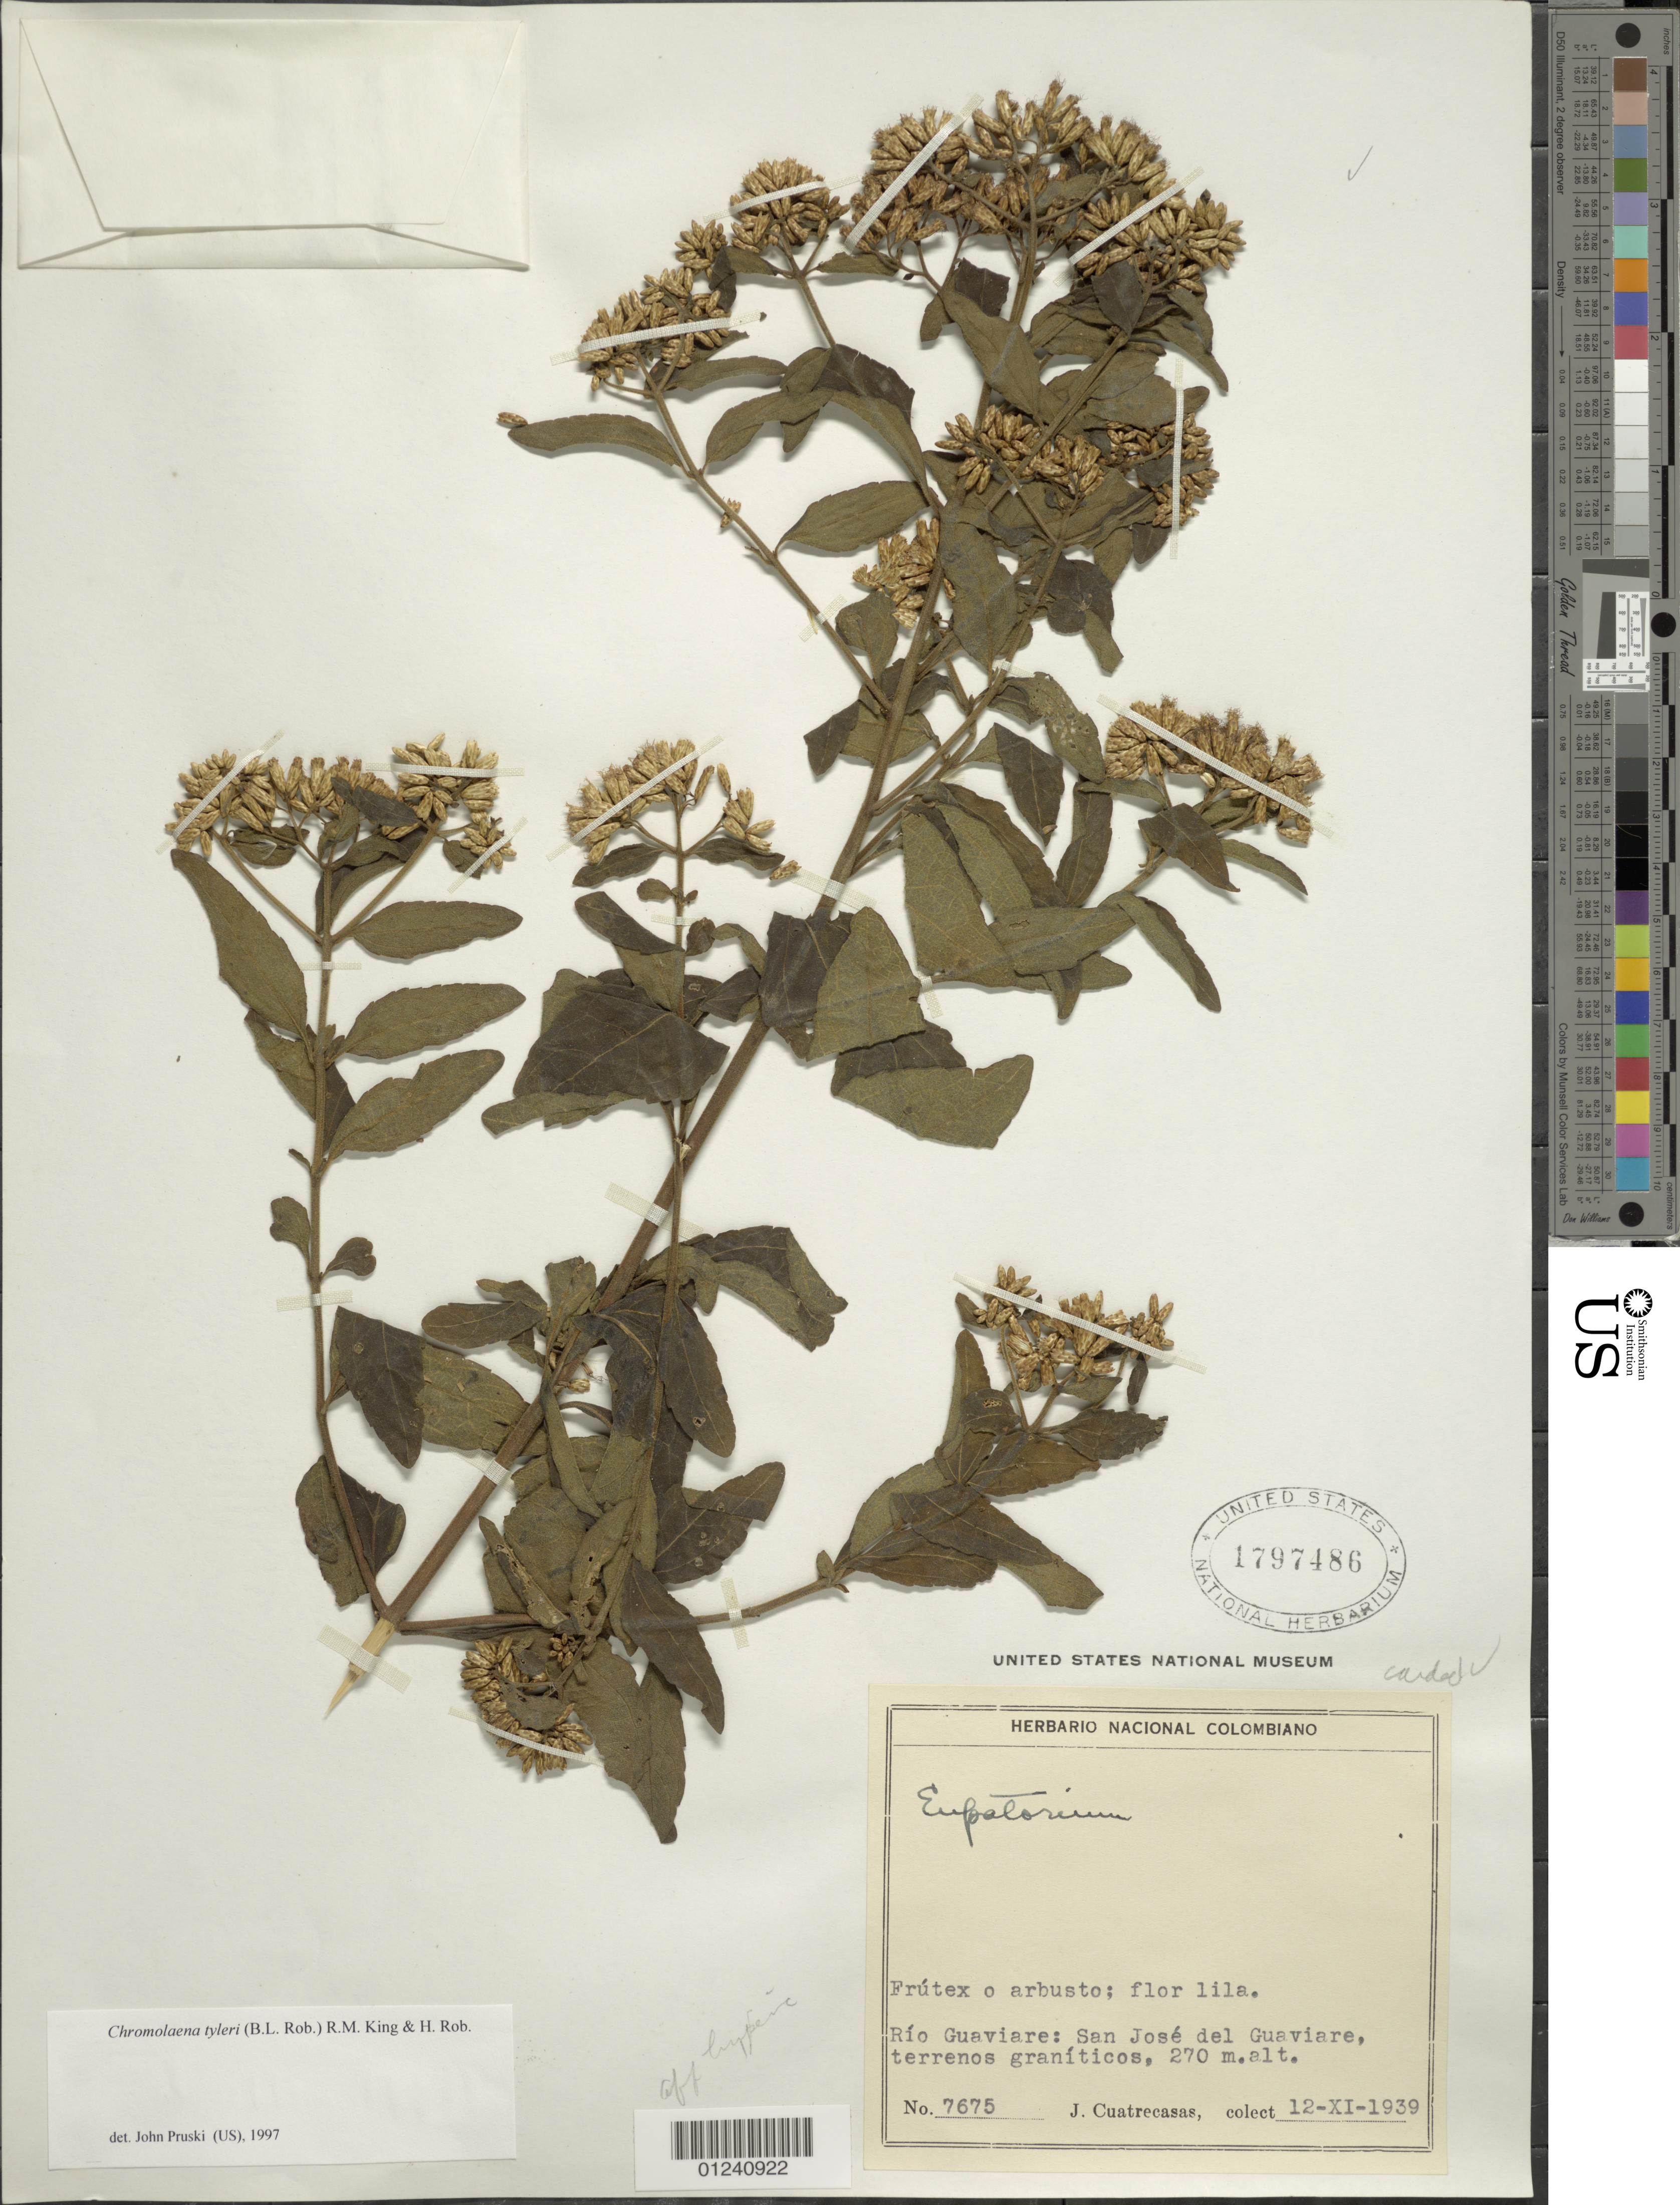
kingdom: Plantae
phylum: Tracheophyta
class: Magnoliopsida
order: Asterales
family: Asteraceae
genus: Chromolaena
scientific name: Chromolaena tyleri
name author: (B.L. Rob.) R.M. King & H. Rob.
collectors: J. Cuatrecasas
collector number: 7675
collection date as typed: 12 Nov 1939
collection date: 1939-11-12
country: Colombia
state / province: Guaviare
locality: Rio Guaviare, San Jose Del Guaviare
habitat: terrenos graniticos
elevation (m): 270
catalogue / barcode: US 1797486